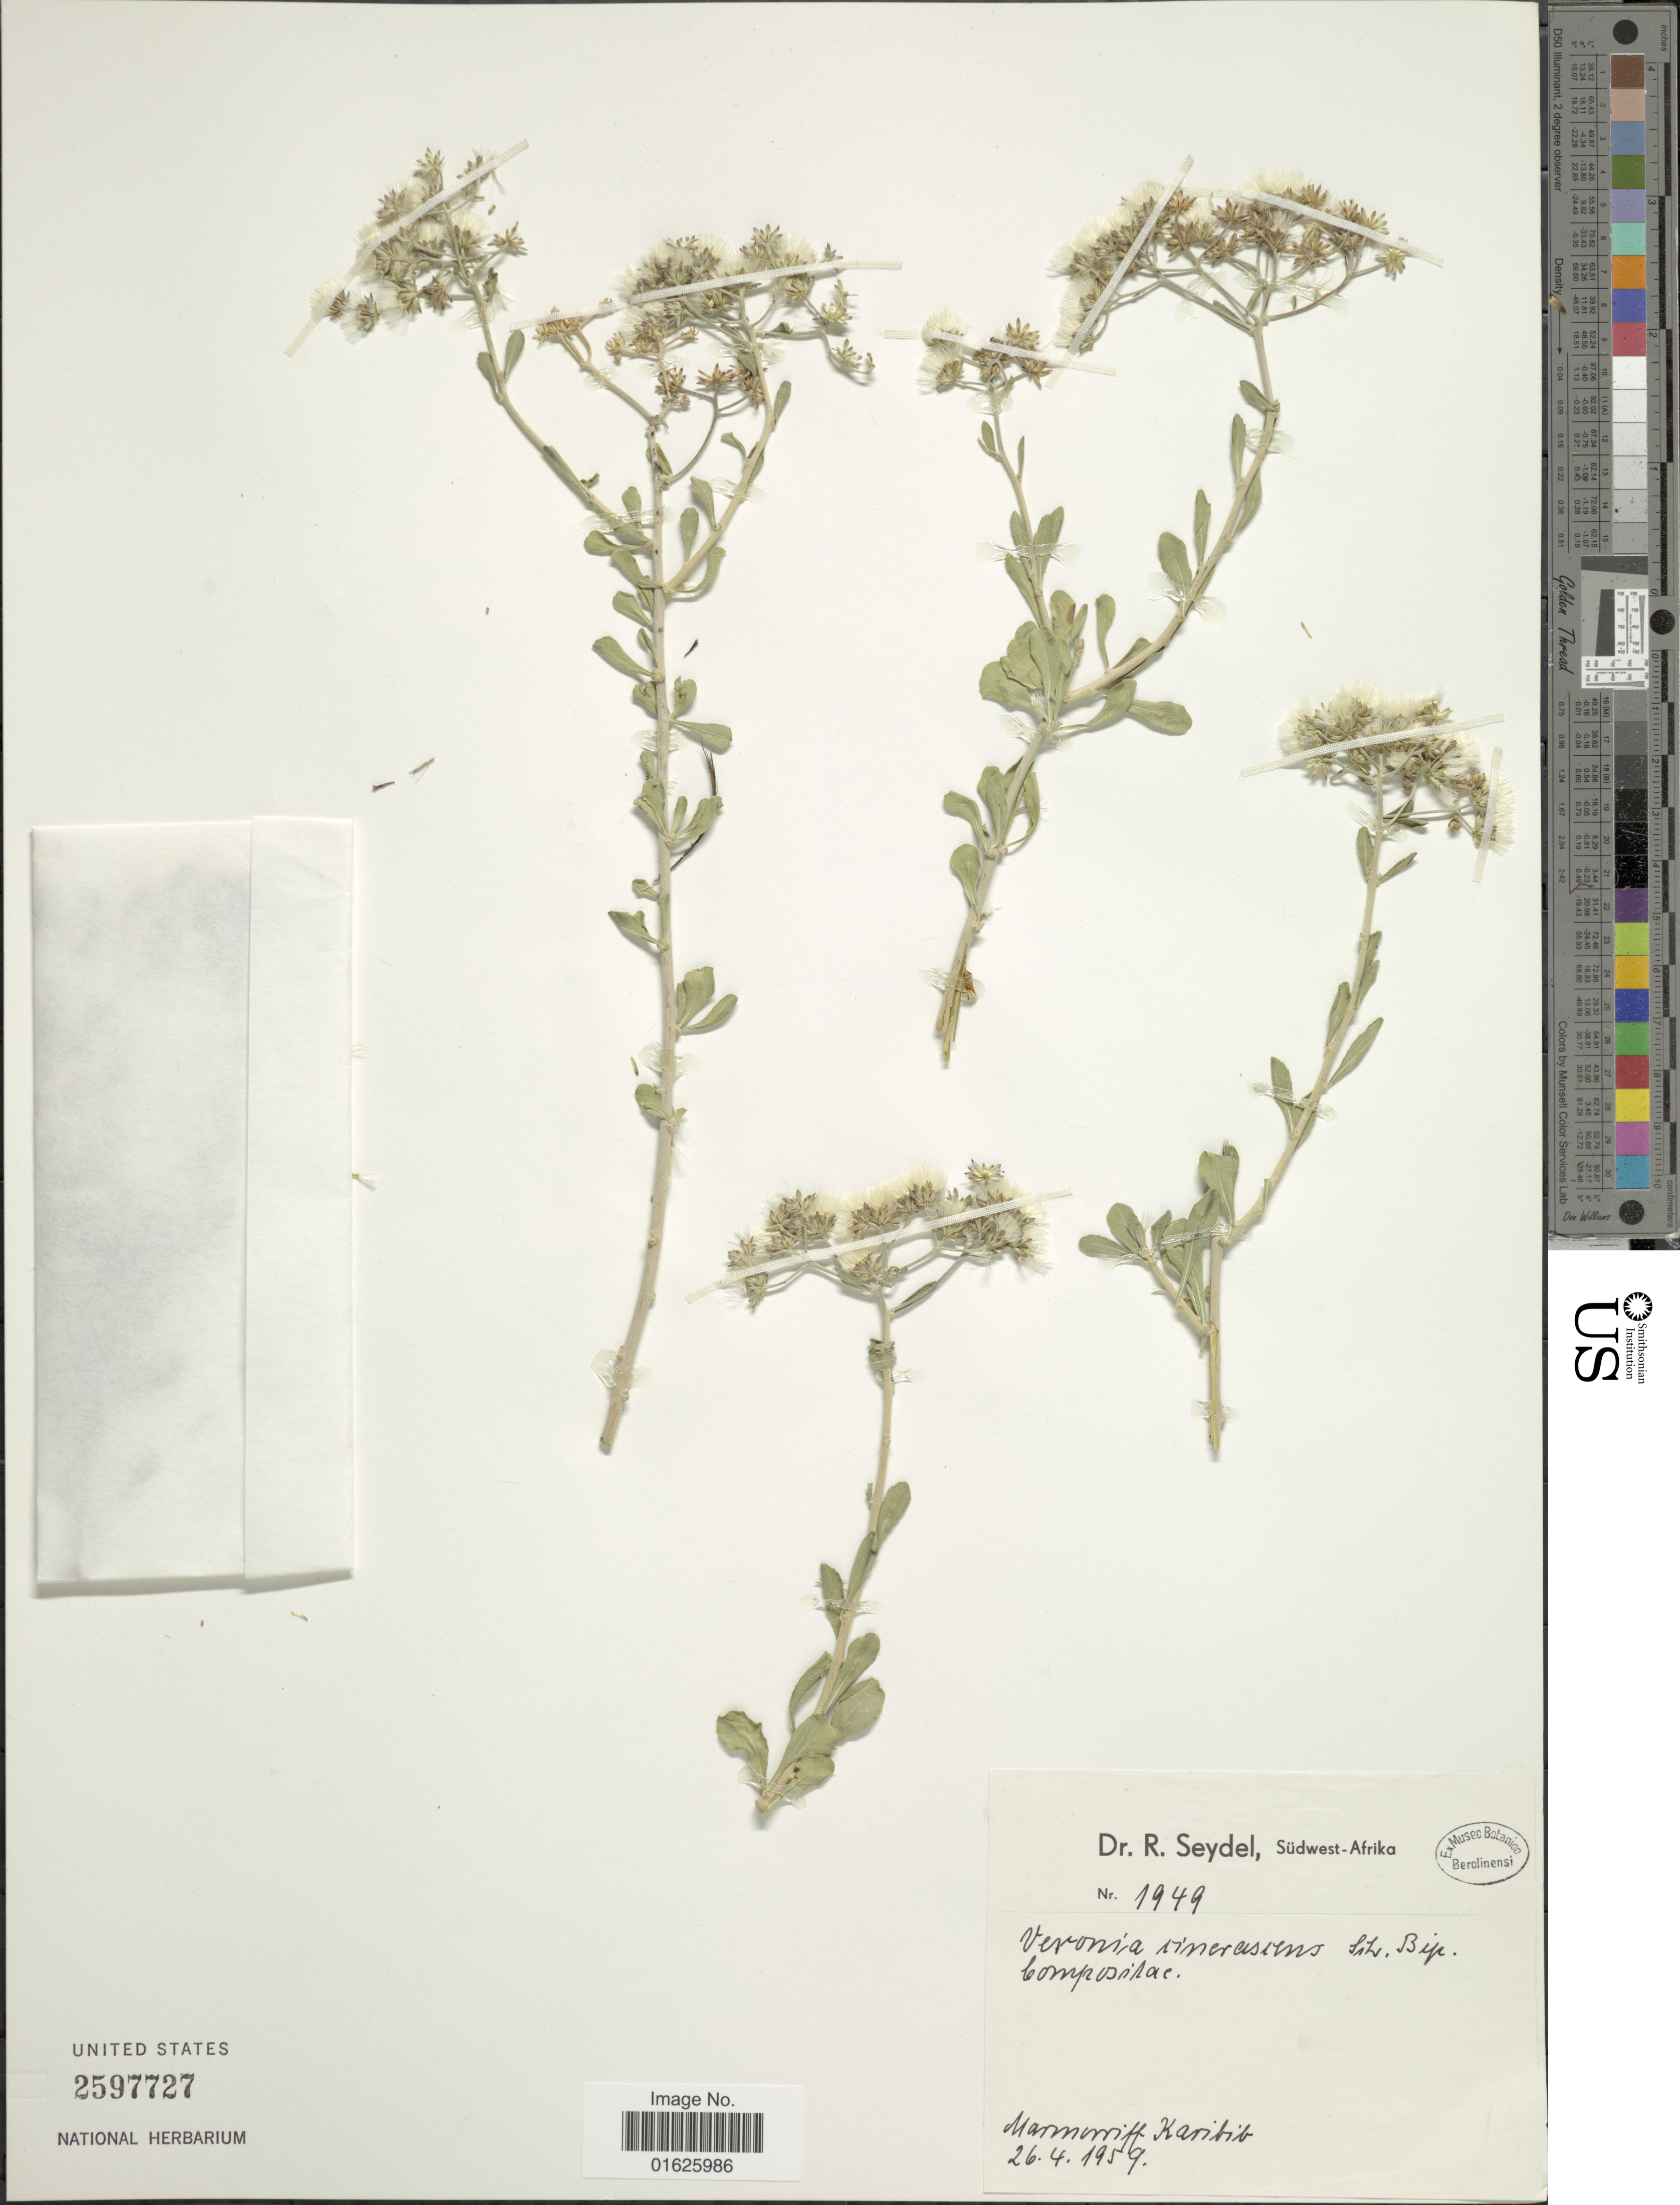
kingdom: Plantae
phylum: Tracheophyta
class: Magnoliopsida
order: Asterales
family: Asteraceae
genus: Orbivestus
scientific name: Orbivestus cinerascens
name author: (Sch. Bip. in Schweinf.) H. Rob.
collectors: R. Seydel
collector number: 1949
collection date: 1959-04-26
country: Namibia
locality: Südwest-Afrika, Marmorriff Karibib.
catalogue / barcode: US 2597727